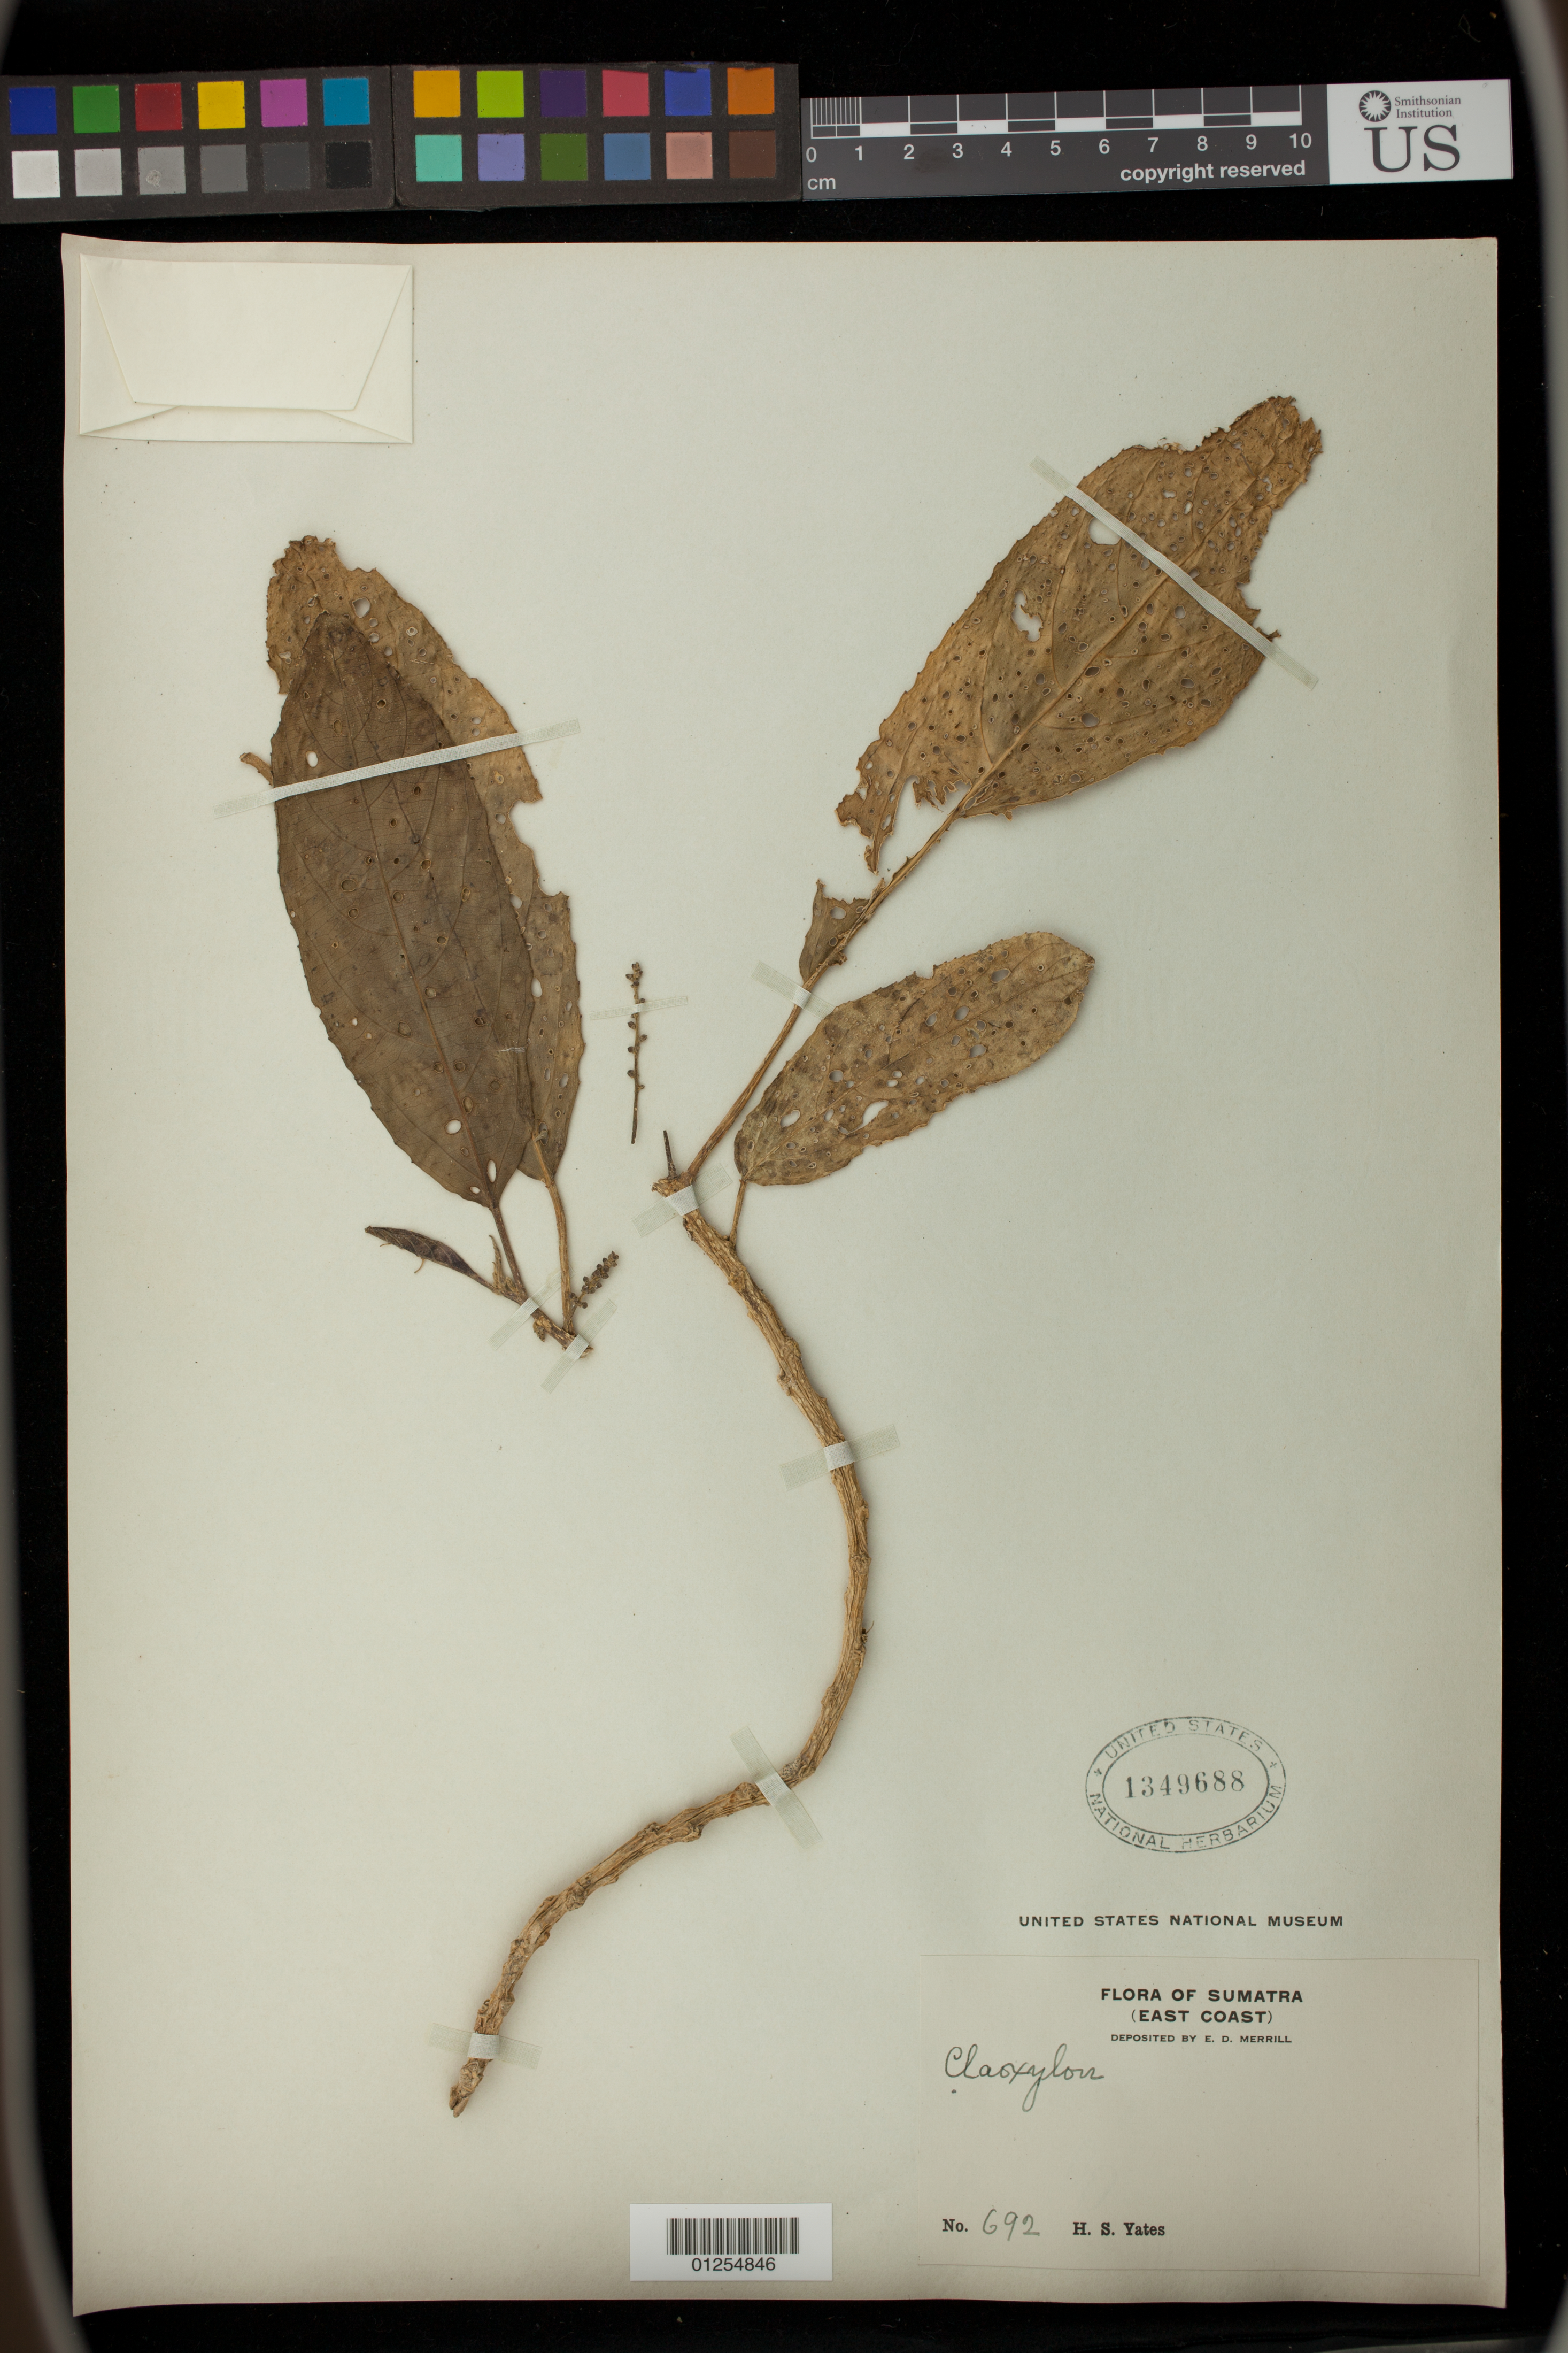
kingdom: Plantae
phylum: Tracheophyta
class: Magnoliopsida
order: Malpighiales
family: Euphorbiaceae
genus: Claoxylon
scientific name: Claoxylon sp.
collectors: H. S. Yates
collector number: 692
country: Indonesia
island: Sumatra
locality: Sumatra, East Coast.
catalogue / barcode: US 1349688